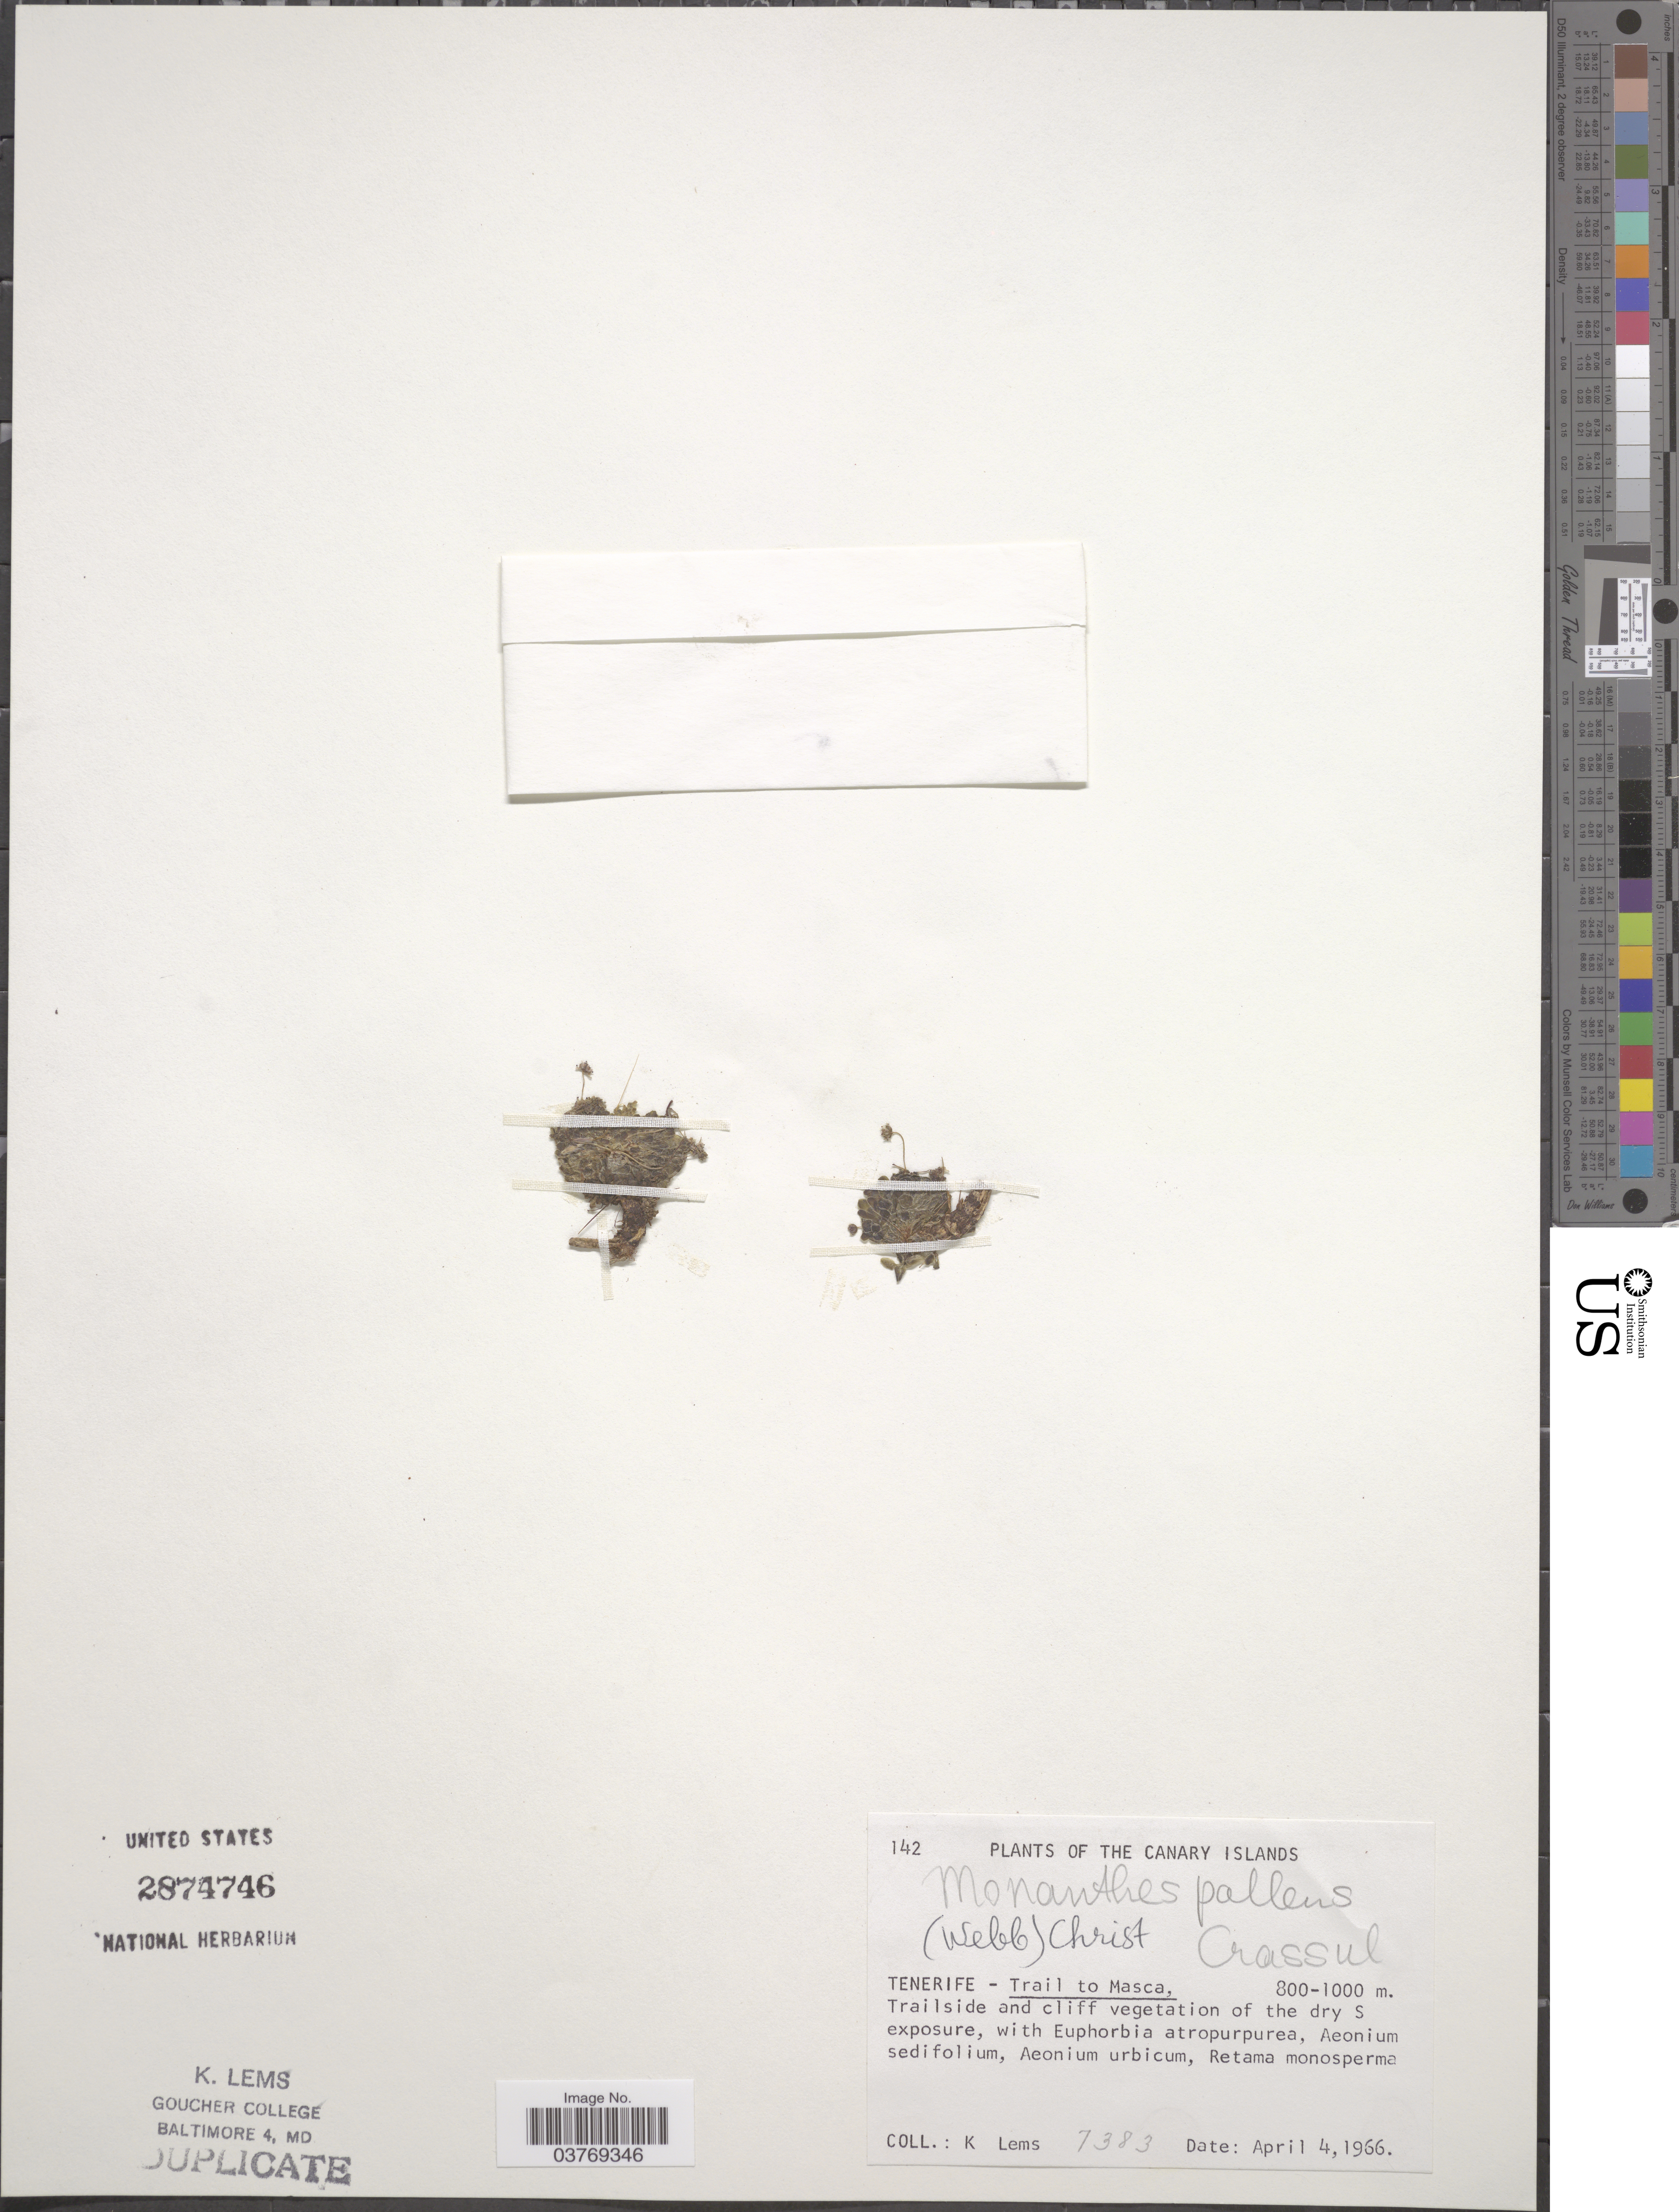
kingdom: Plantae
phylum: Tracheophyta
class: Magnoliopsida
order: Saxifragales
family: Crassulaceae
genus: Monanthes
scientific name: Monanthes pallens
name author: (Webb & Christ) Christ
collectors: K. Lems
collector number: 7383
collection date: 1966-04-04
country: Spain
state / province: Canarias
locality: The Canary Islands. Tenerife- Trail to Masca.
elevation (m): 800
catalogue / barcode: US 2874746